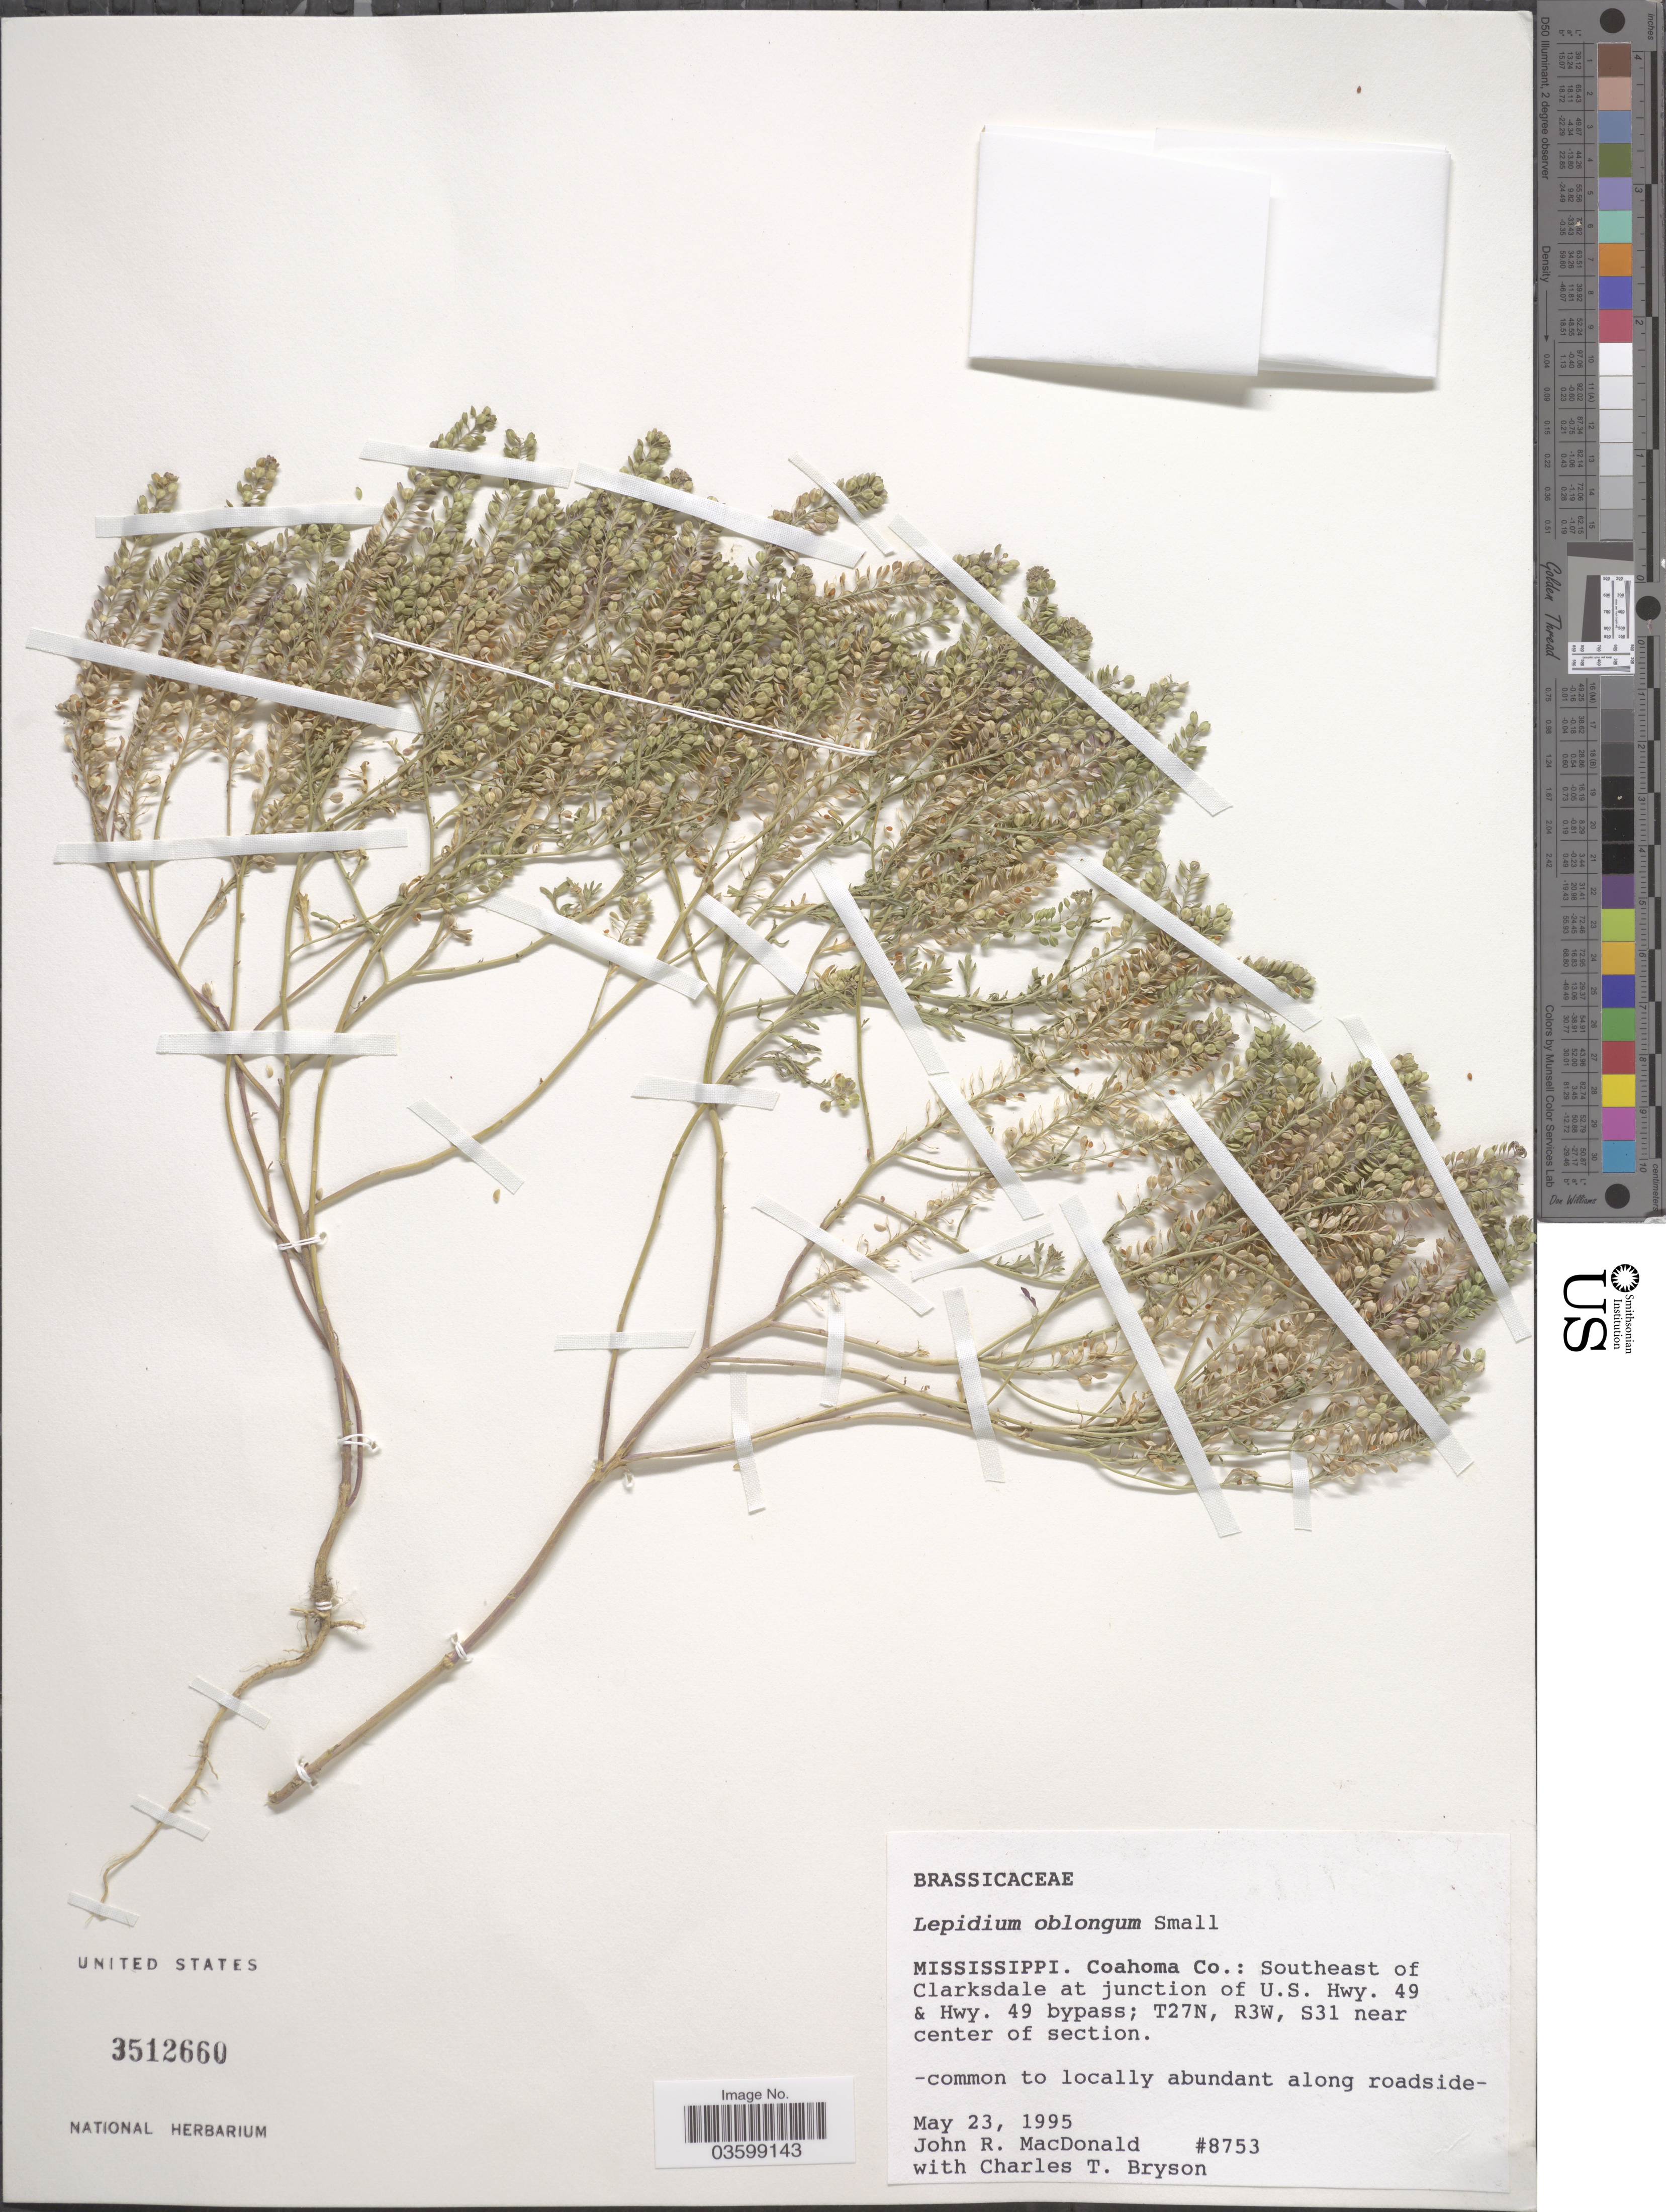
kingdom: Plantae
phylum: Tracheophyta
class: Magnoliopsida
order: Brassicales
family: Brassicaceae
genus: Lepidium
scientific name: Lepidium oblongum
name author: Small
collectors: J. MacDonald & C. Bryson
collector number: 8753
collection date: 1995-05-23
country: United States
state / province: Mississippi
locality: Coahoma Co.: Southeast of Clarksdale at junction of U.S. Hwy. 49 & Hwy. 49 bypass; T27N, R3W, S31 near center of section.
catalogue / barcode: US 3512660